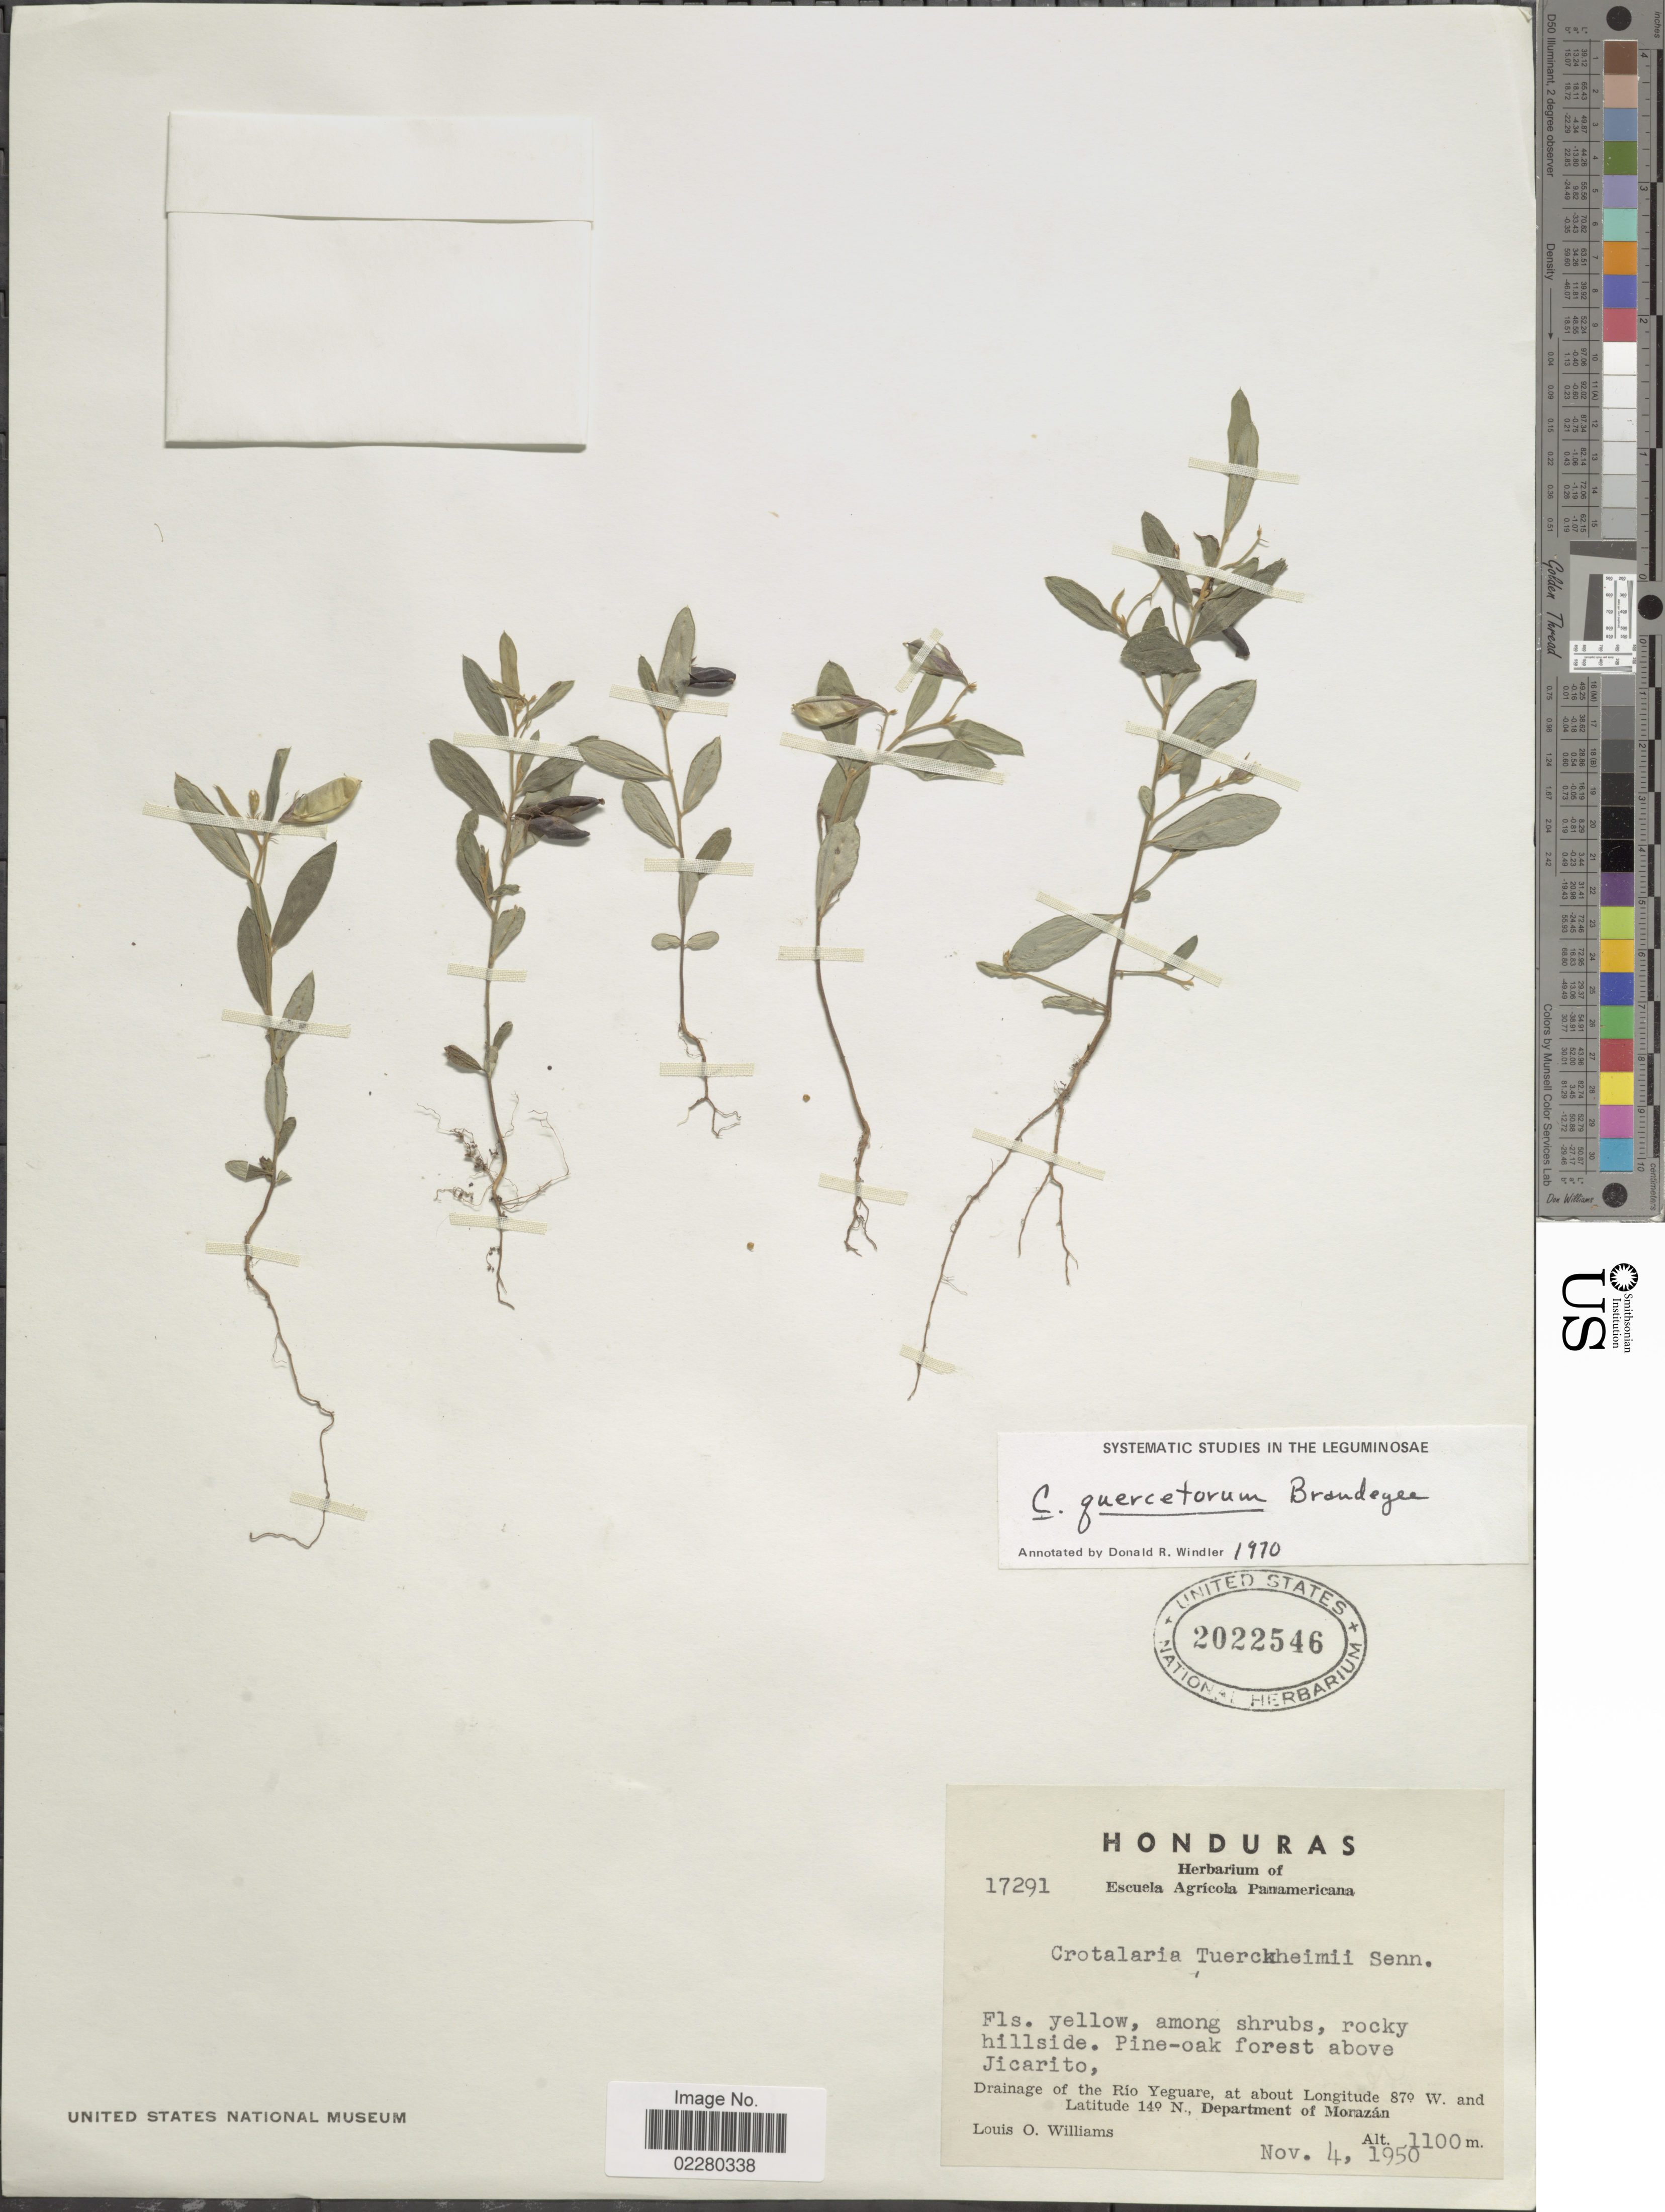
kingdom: Plantae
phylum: Tracheophyta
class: Magnoliopsida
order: Fabales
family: Fabaceae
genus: Crotalaria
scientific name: Crotalaria quercetorum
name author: Brandegee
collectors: L. O. Williams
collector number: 17291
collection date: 1950-11-04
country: Honduras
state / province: Fco. Morazán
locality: Pine-oak forest above Jicarito, Drainage of the Río Yeguare, Department of Morazán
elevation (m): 1100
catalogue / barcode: US 2022546